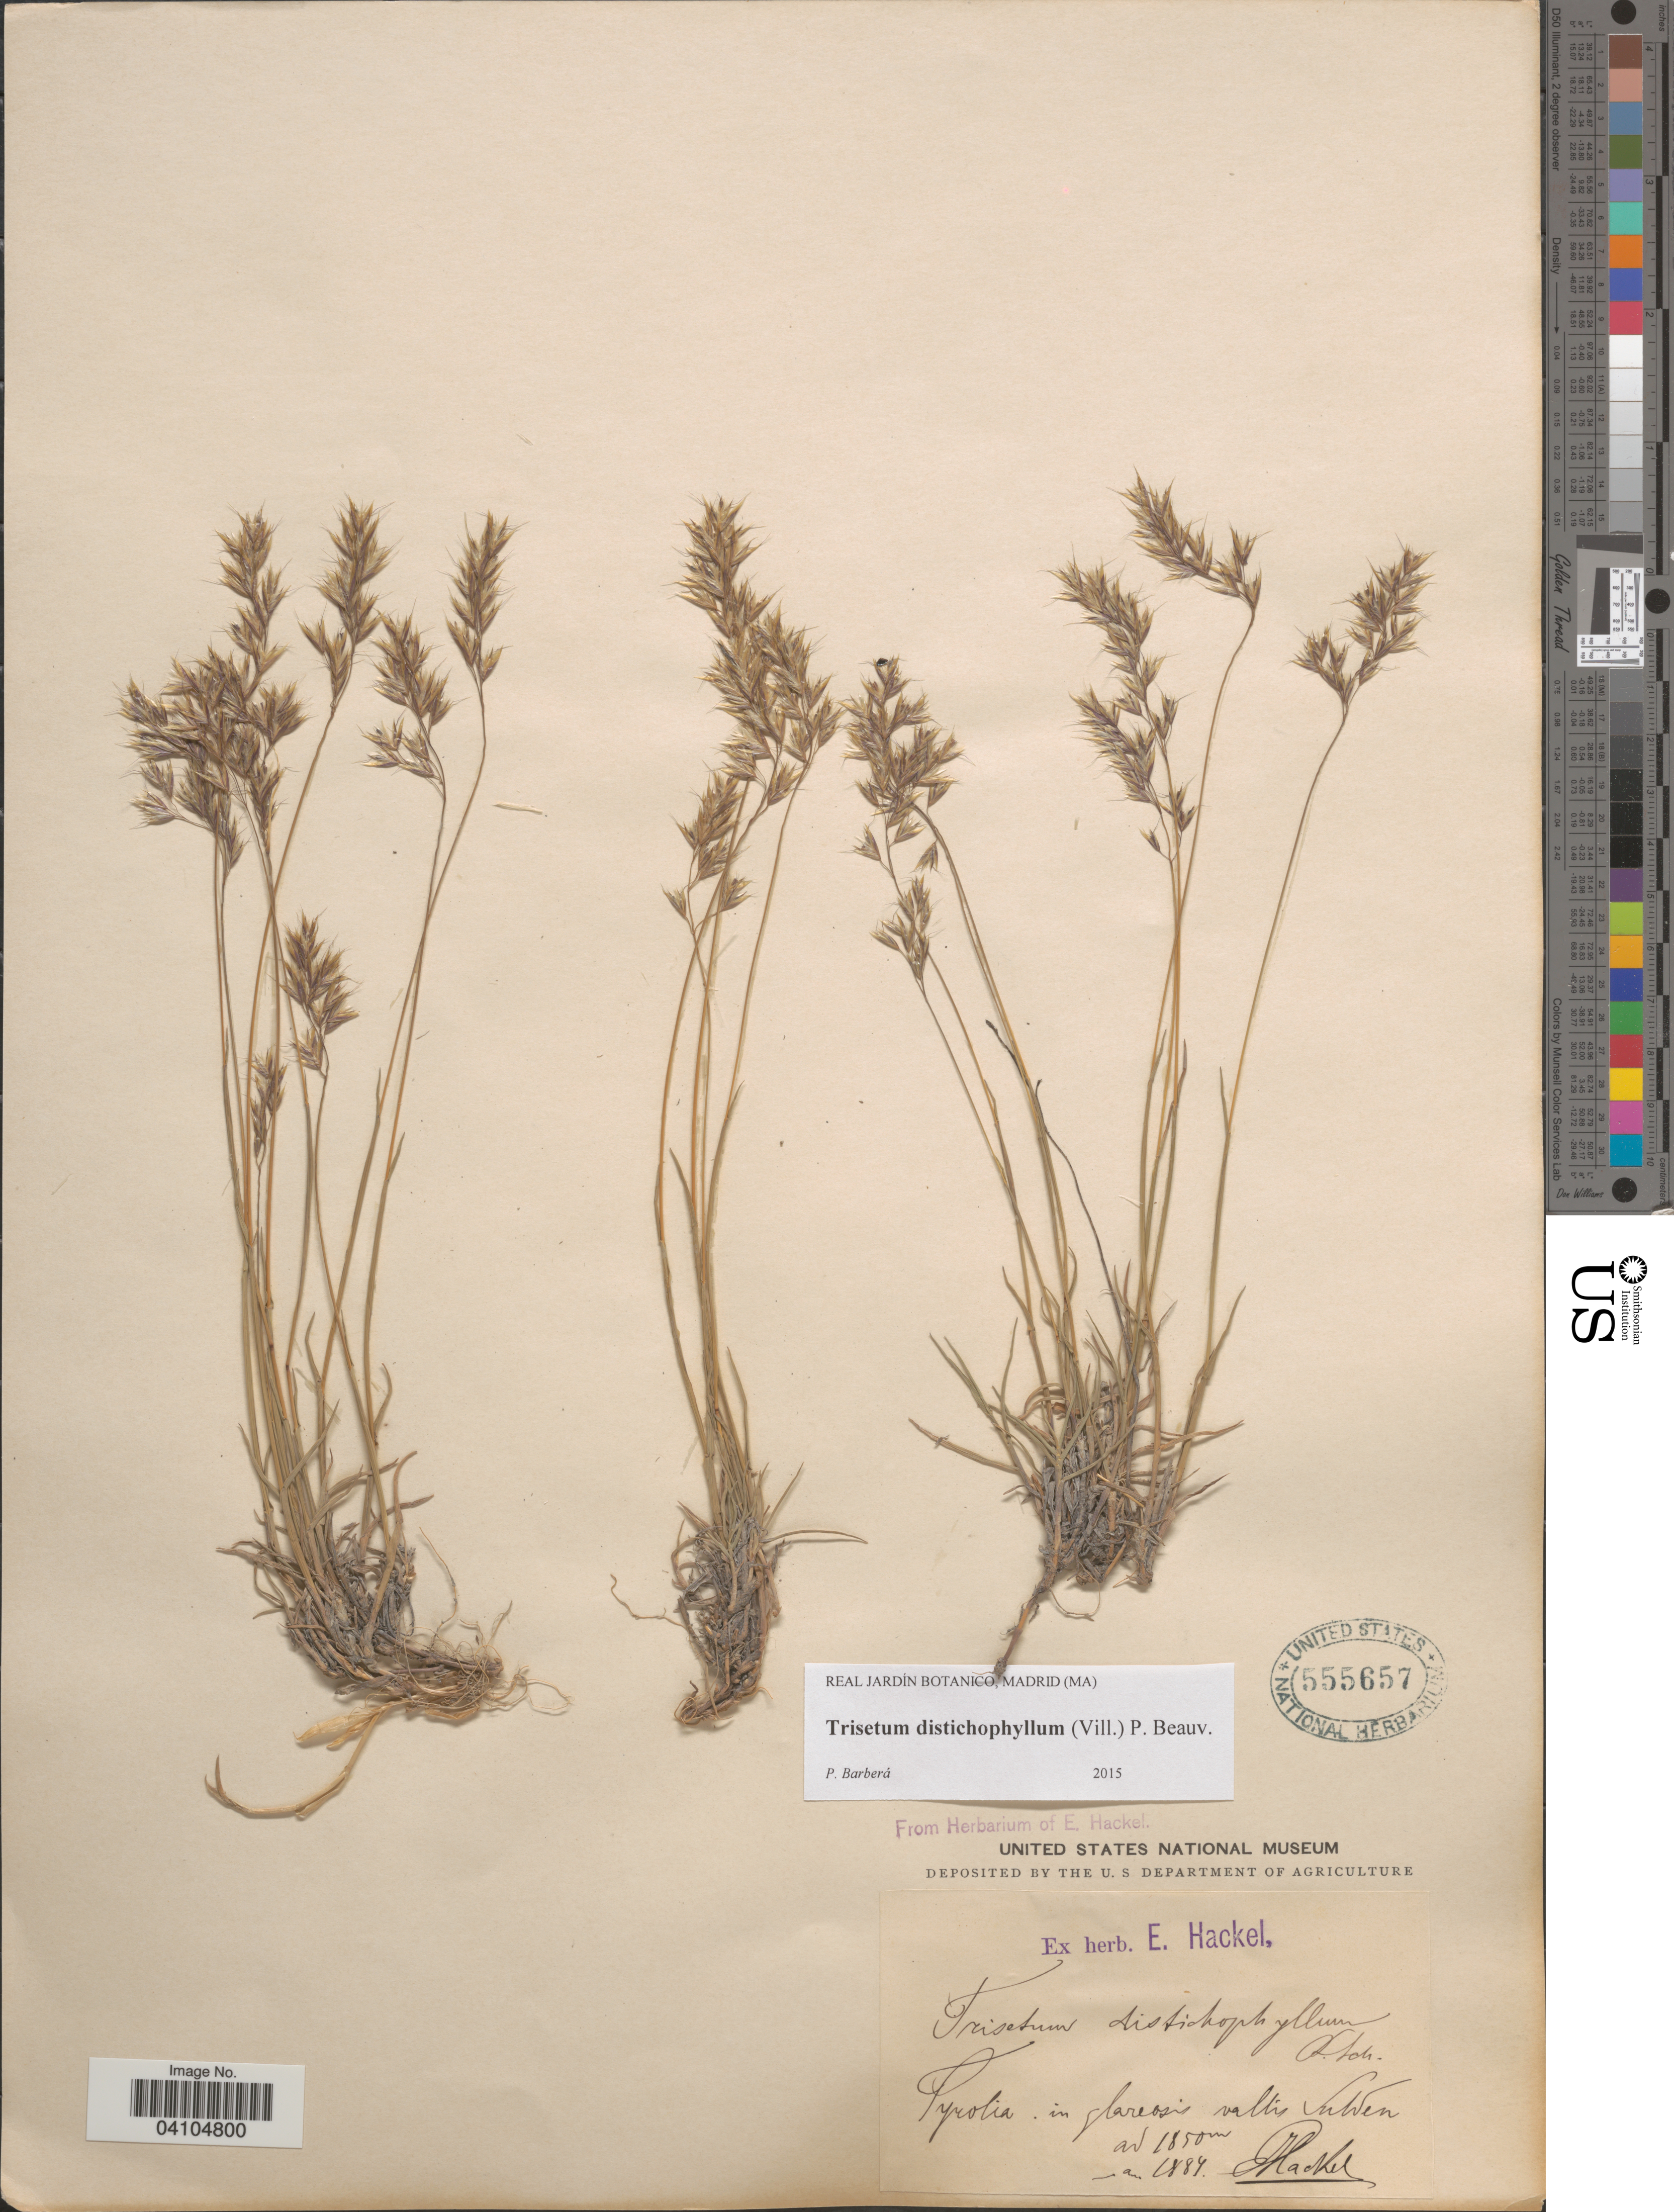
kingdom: Plantae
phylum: Tracheophyta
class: Liliopsida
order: Poales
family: Poaceae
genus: Acrospelion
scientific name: Acrospelion distichophyllum ined.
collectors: E. Hackel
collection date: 1884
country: Italy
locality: Tyrolia in glareosis vallis Sulden.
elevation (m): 1850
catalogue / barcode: US 555657